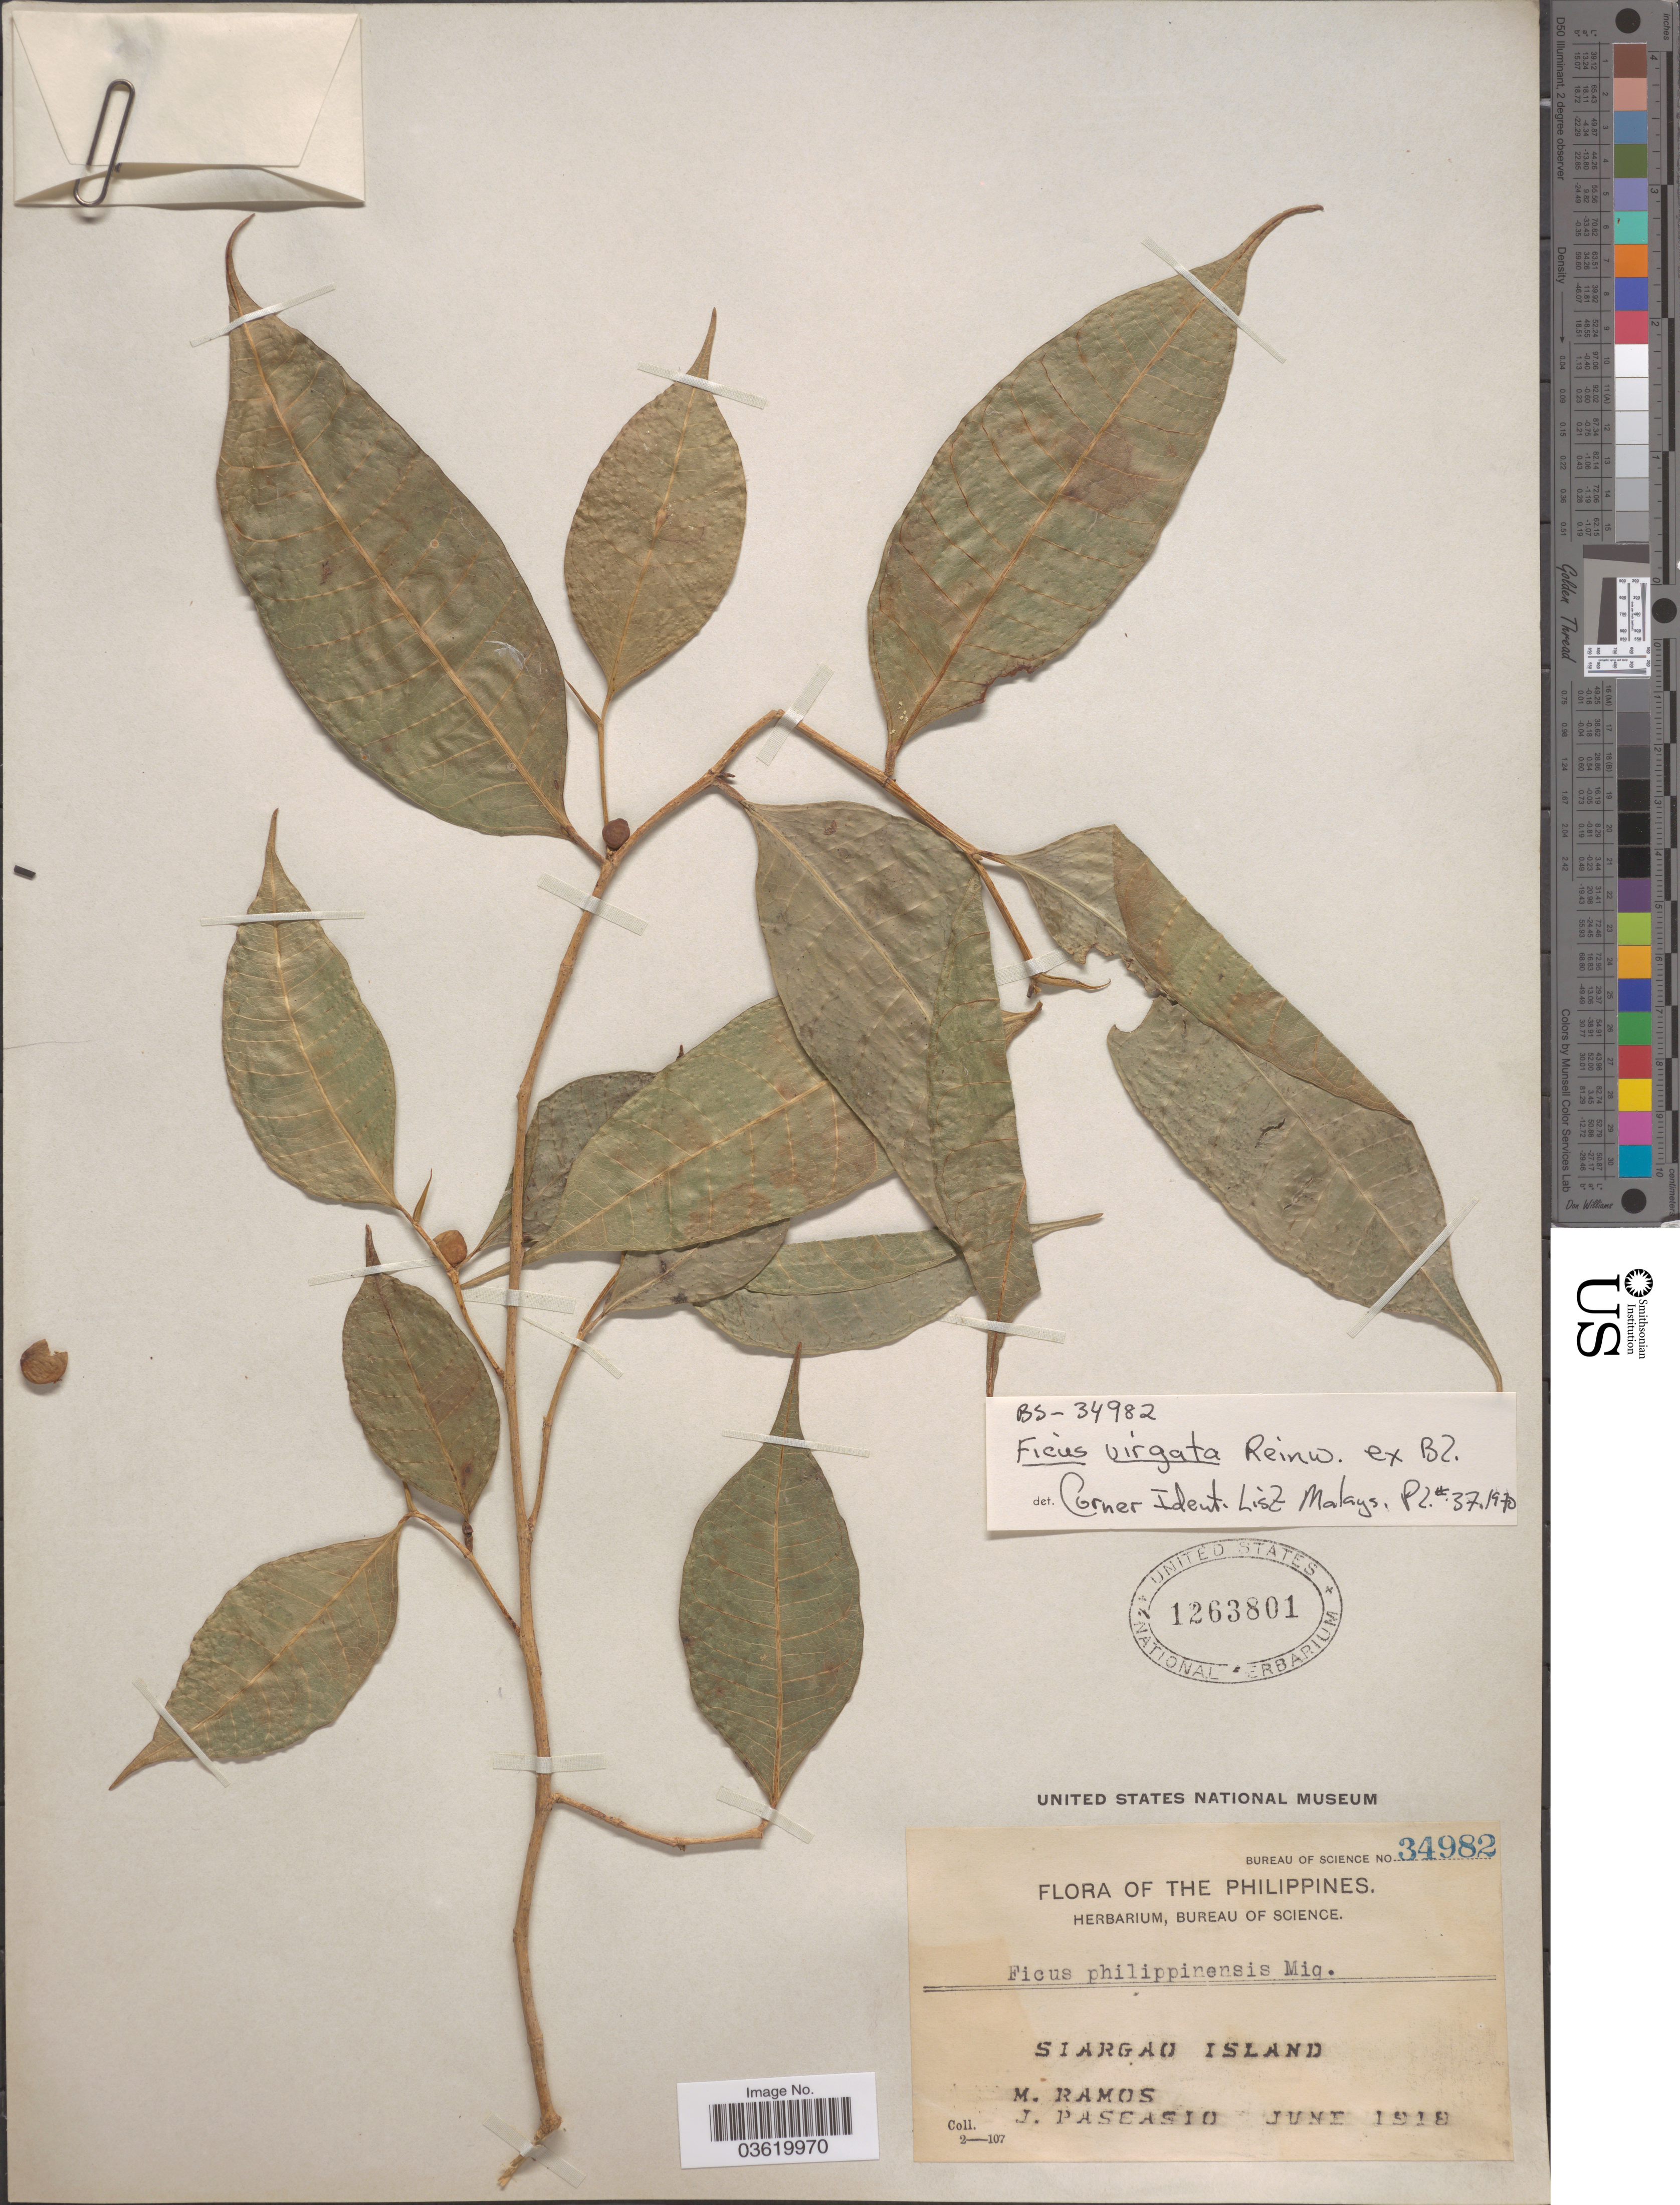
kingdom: Plantae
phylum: Tracheophyta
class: Magnoliopsida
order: Rosales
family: Moraceae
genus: Ficus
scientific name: Ficus virgata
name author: Reinw.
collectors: M. Ramos & J. Pascasio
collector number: Bureau of Science 34982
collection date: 1918-06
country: Philippines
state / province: Caraga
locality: Siarcao Island.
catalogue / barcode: US 1263801